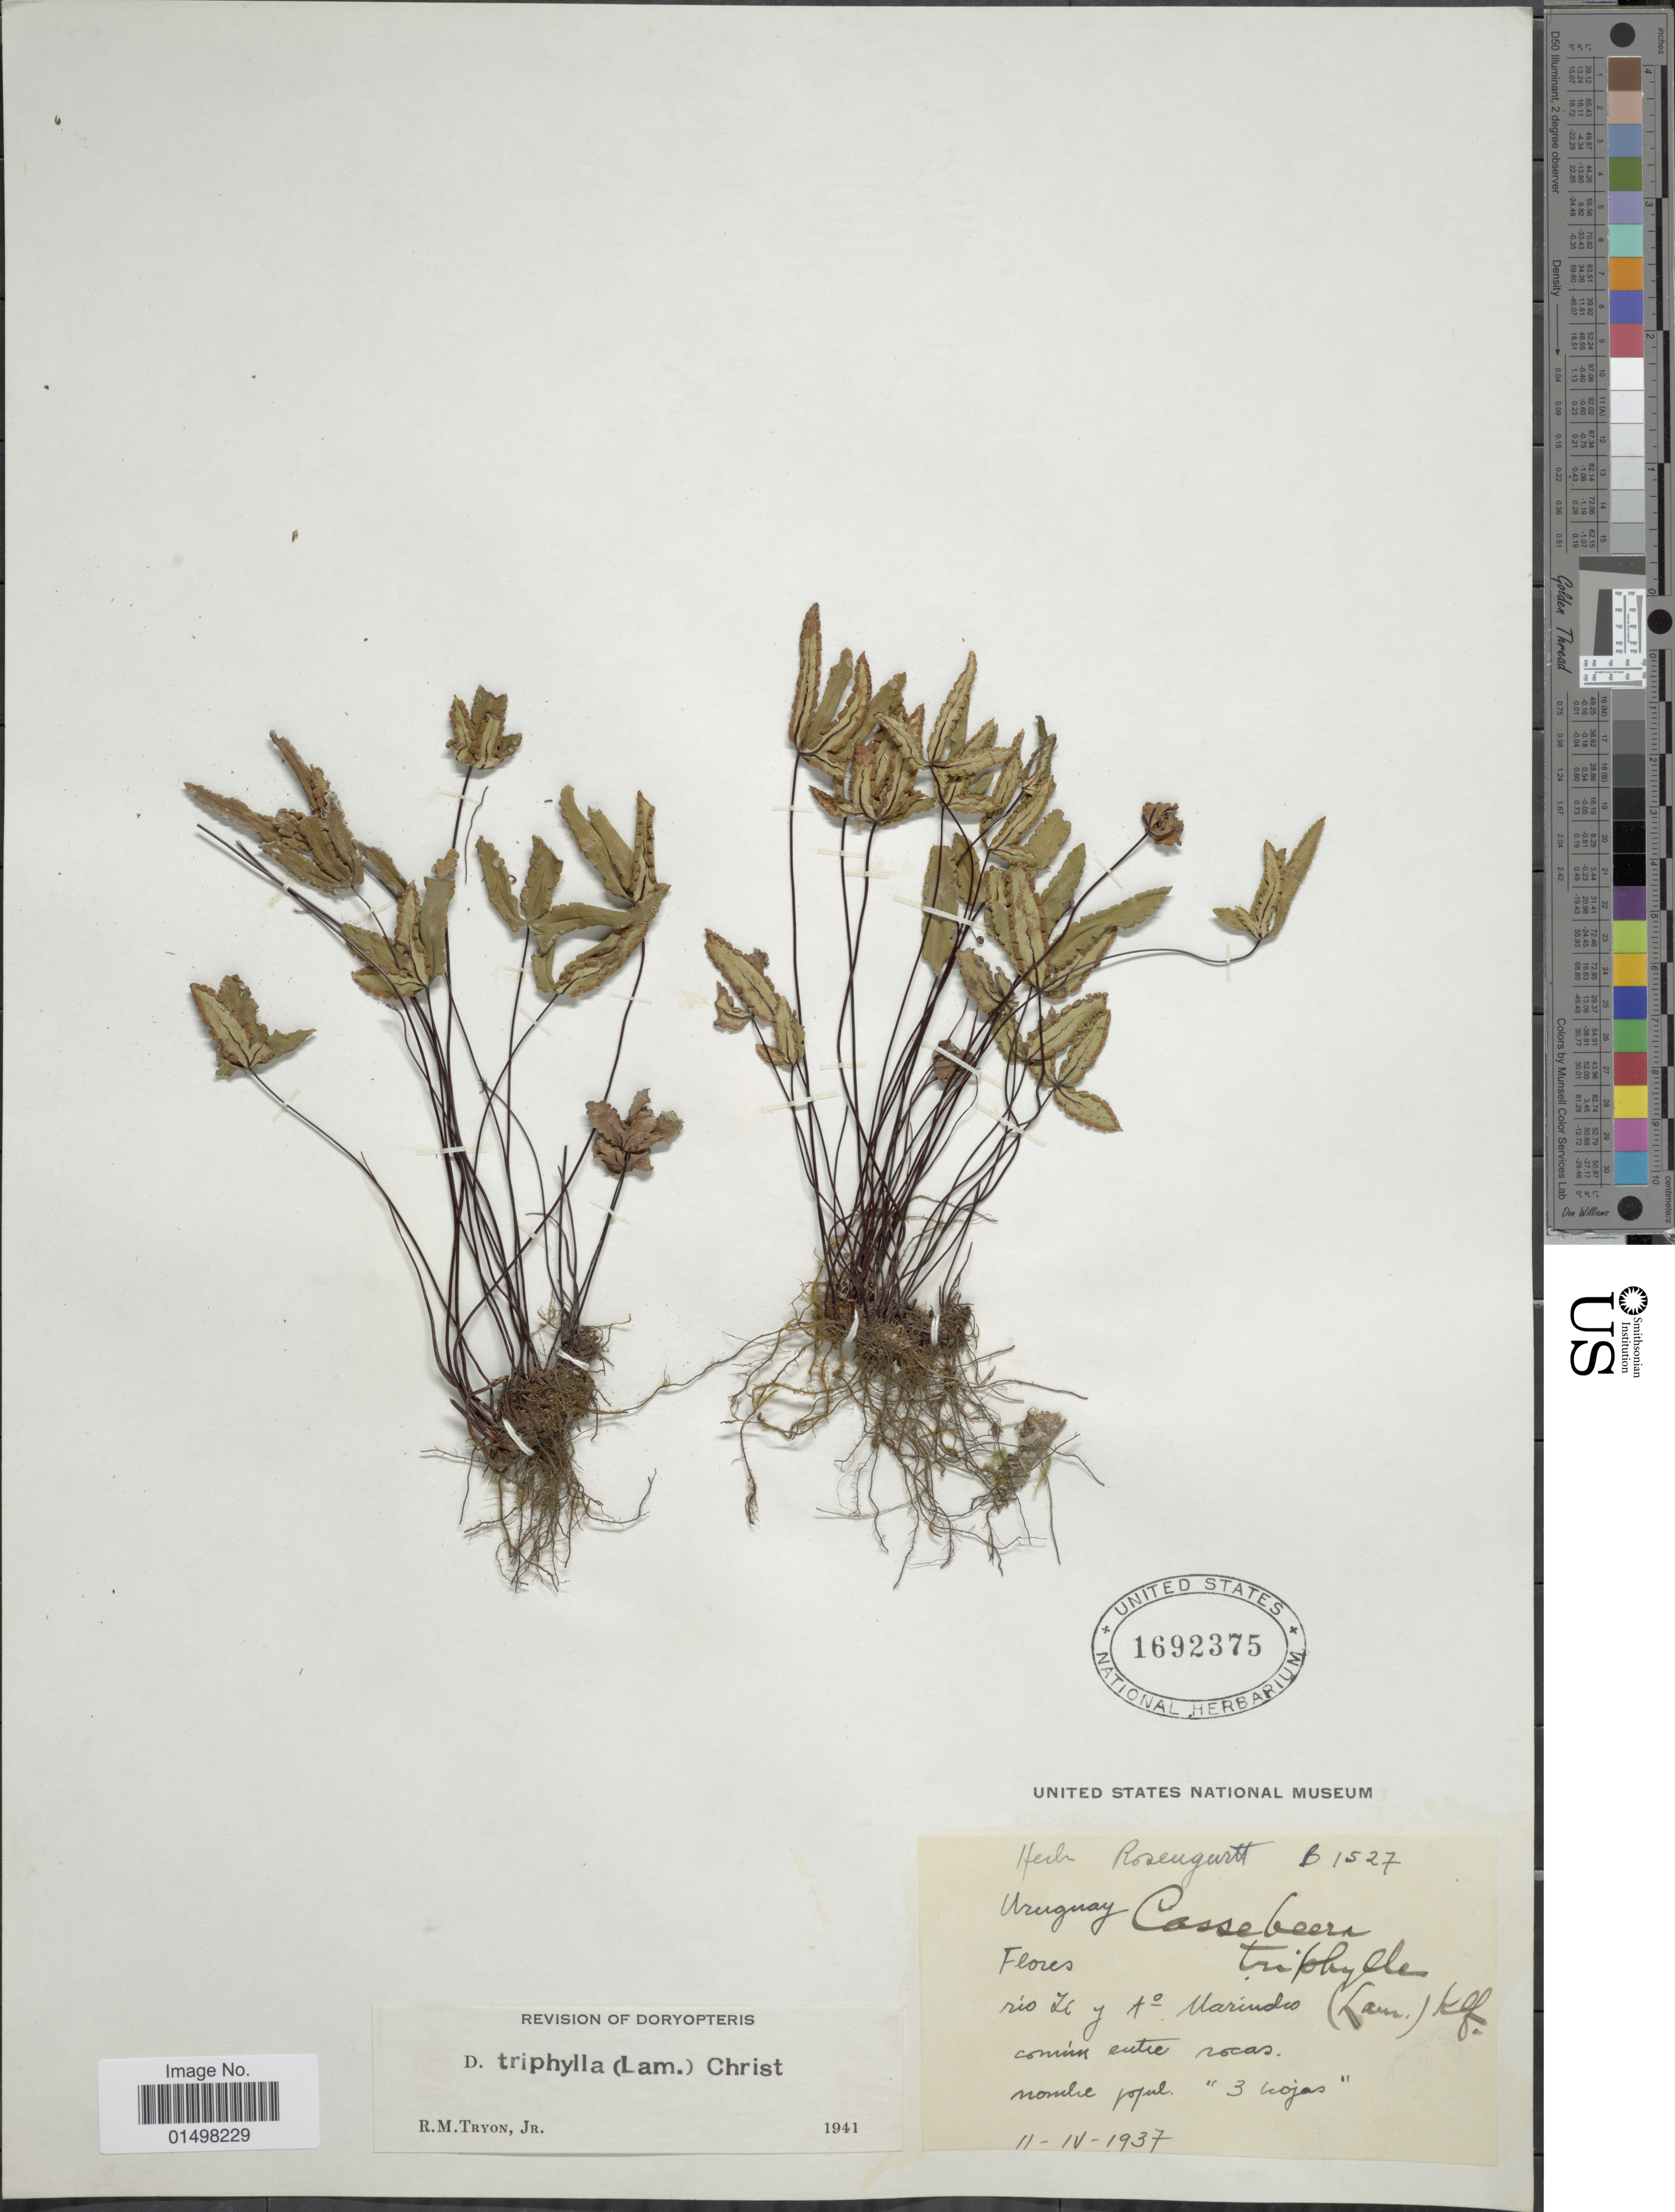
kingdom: Plantae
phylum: Tracheophyta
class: Polypodiopsida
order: Polypodiales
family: Pteridaceae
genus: Doryopteris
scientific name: Doryopteris triphylla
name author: (Lam.) Christ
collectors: ex herb. Rosengurtt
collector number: B1527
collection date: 1937-05-11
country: Uruguay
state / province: Flores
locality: Rio LC y Ao Marinda. Commn entre rocas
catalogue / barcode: US 1692375